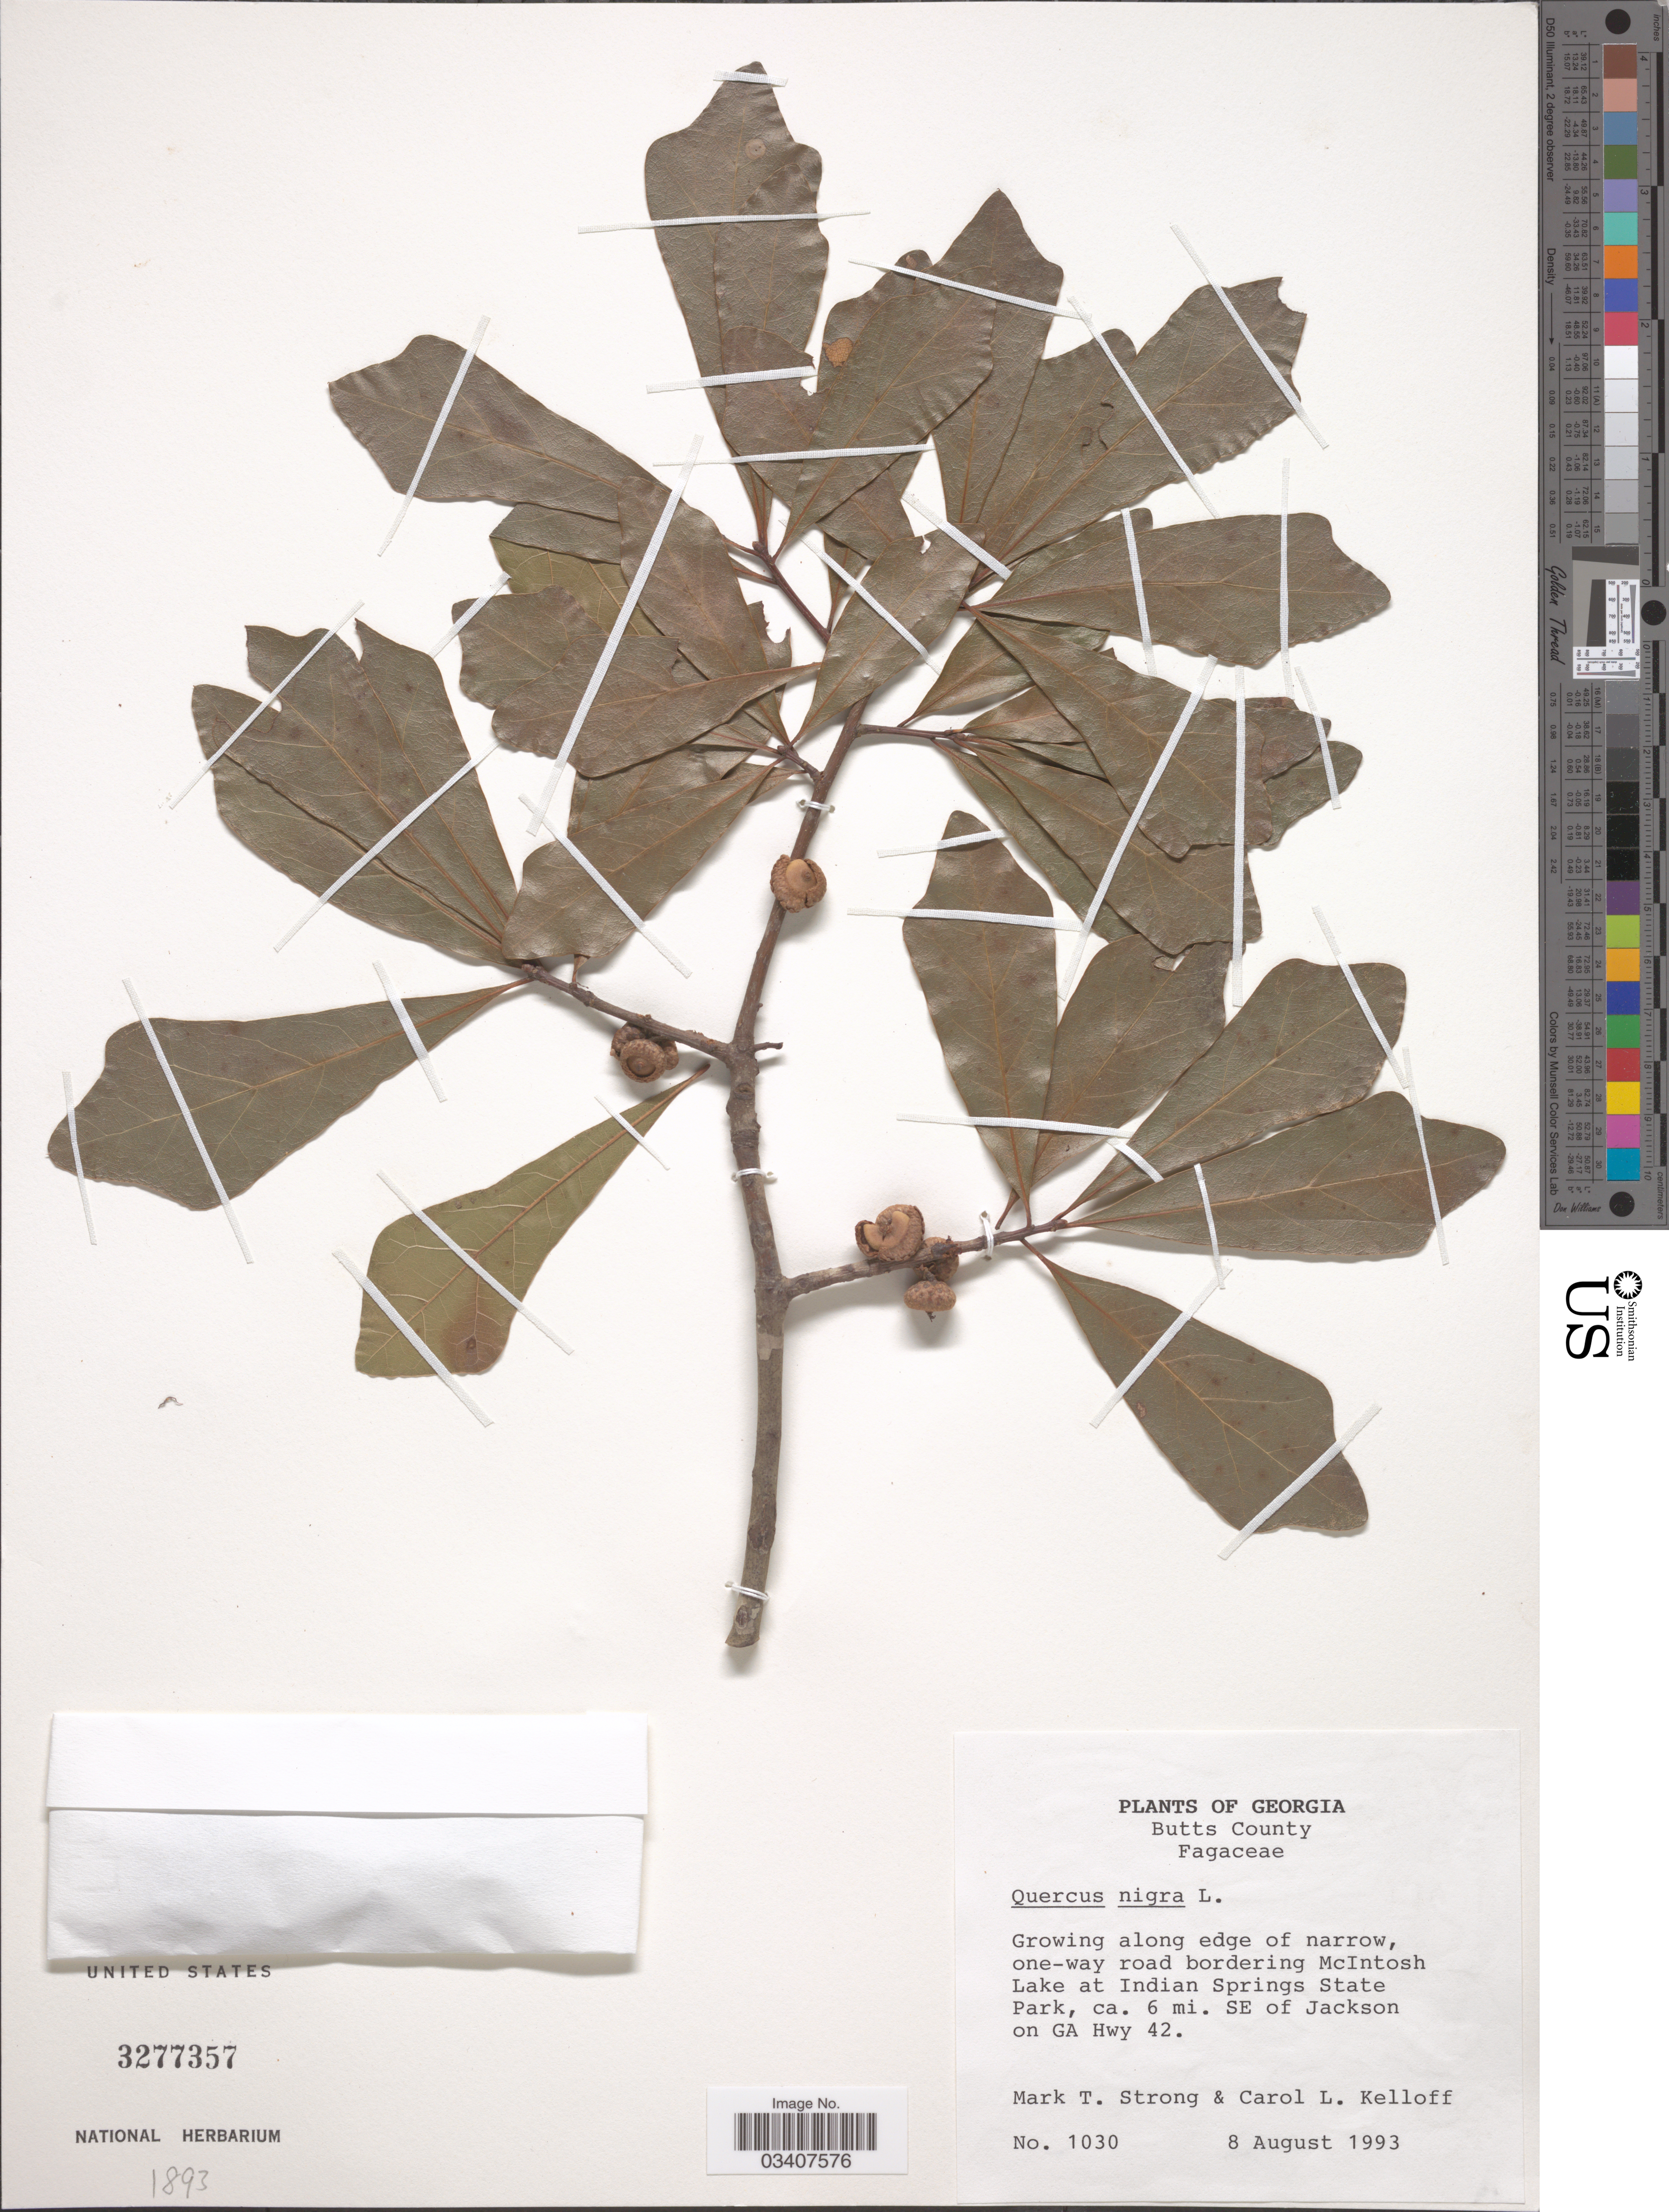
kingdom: Plantae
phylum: Tracheophyta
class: Magnoliopsida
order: Fagales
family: Fagaceae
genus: Quercus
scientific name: Quercus nigra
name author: L.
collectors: M. T. Strong & C. L. Kelloff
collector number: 1030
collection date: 1993-08-08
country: United States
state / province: Georgia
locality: Butts County. Growing along edge of narrow, one-way road bordering McIntosh Lake at Indian Springs State Park, ca. 6 mi. SE of Jackson on GA Hwy. 42.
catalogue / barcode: US 3277357